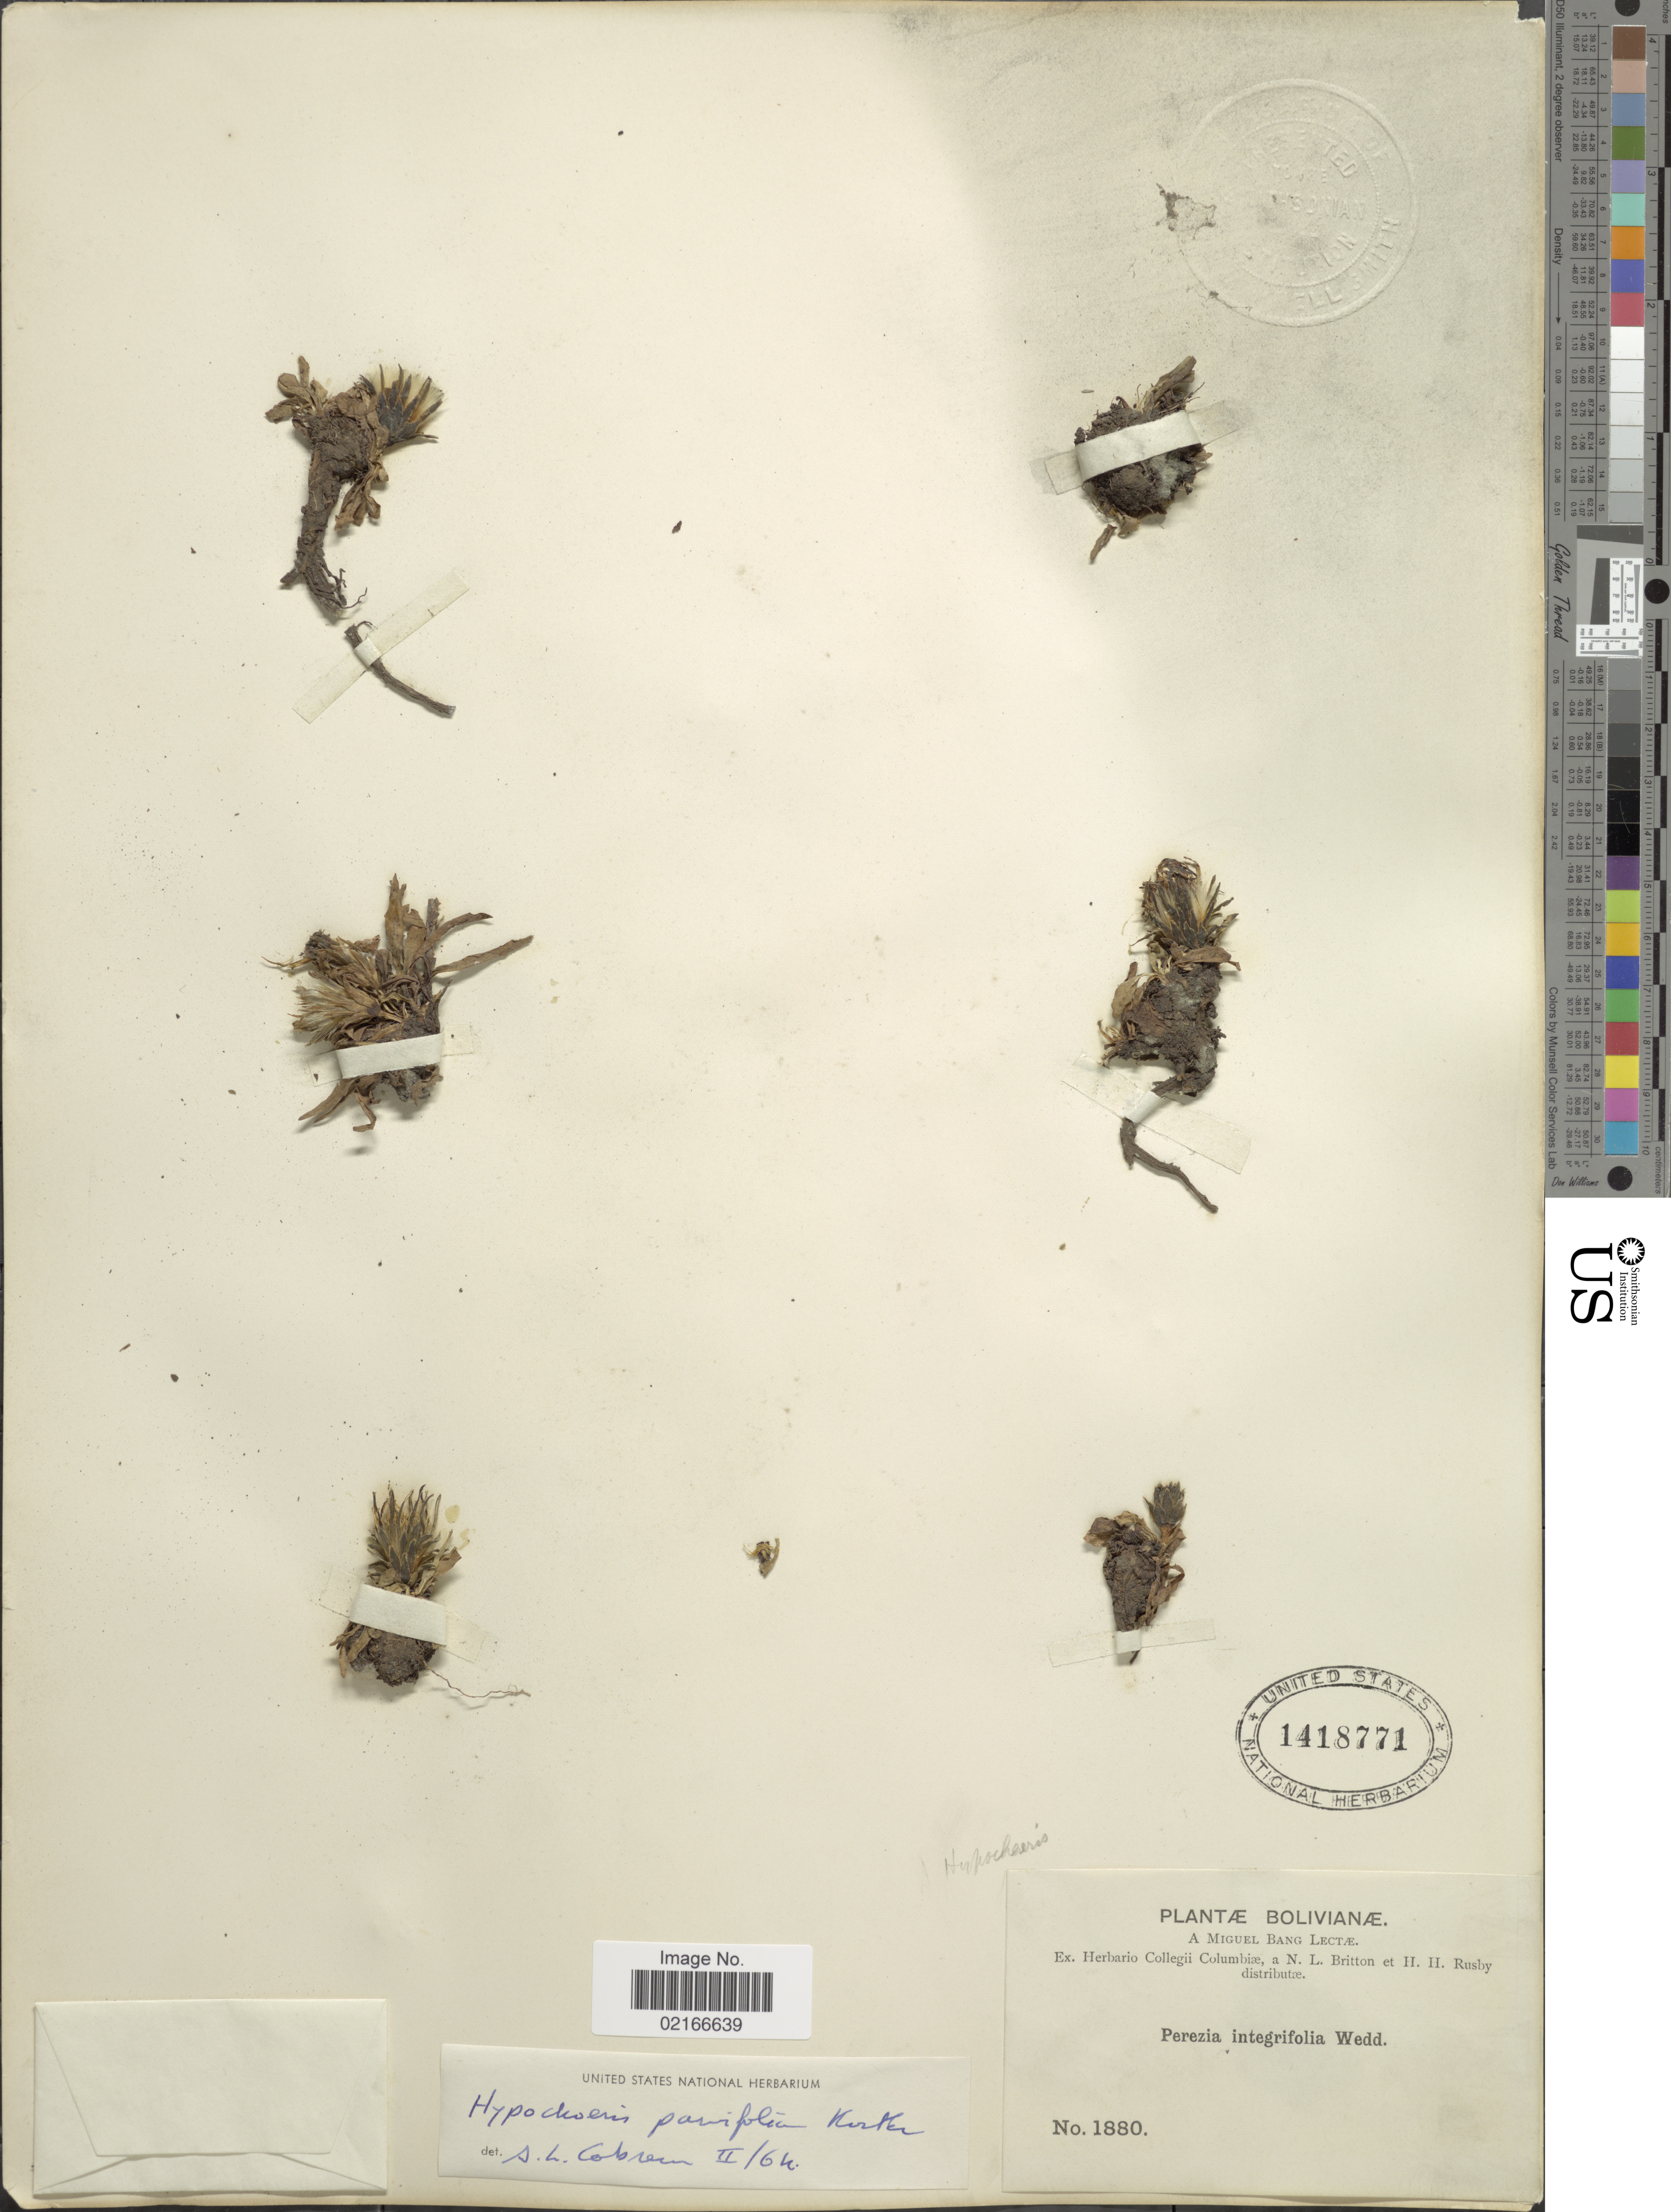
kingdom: Plantae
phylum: Tracheophyta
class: Magnoliopsida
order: Asterales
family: Asteraceae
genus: Hypochaeris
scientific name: Hypochaeris parvifolia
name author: J. Kost.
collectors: M. Bang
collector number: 1880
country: Bolivia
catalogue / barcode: US 1418771